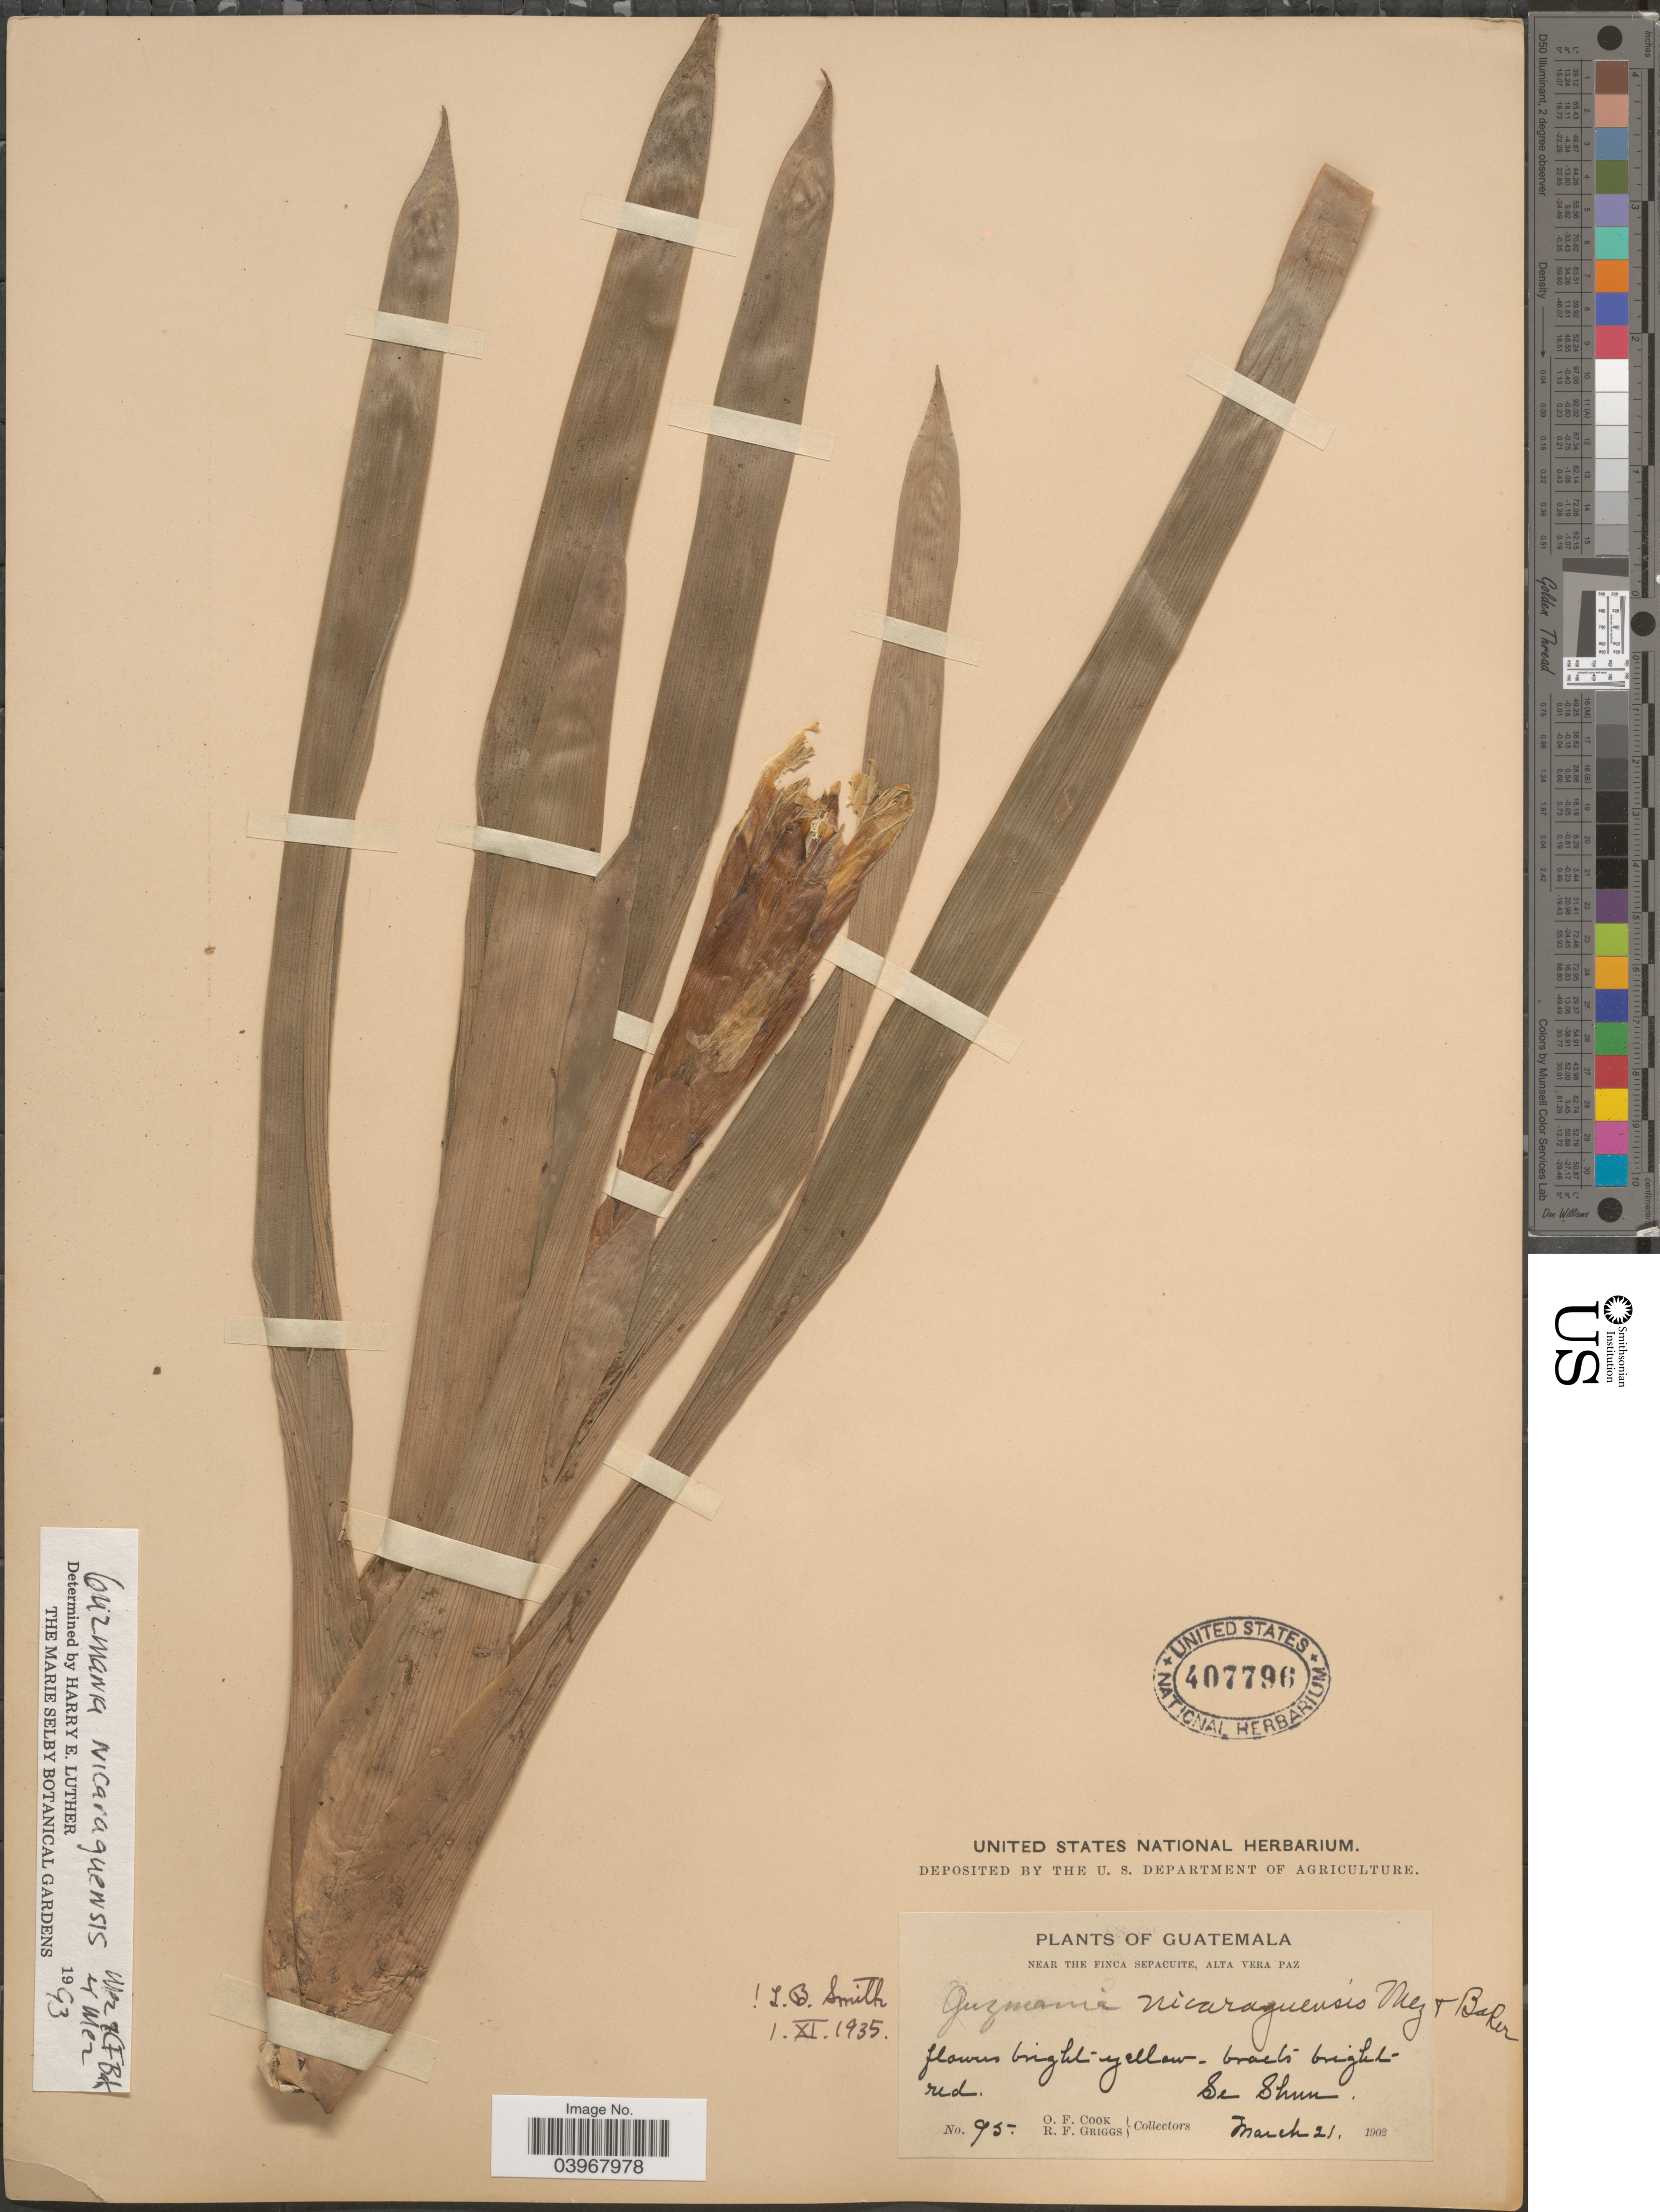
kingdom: Plantae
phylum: Tracheophyta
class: Liliopsida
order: Poales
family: Bromeliaceae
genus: Guzmania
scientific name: Guzmania nicaraguensis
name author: Mez & Mez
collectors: O. F. Cook & R. F. Griggs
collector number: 95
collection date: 1902-03-21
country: Guatemala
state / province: Alta Verapaz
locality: Near the Finca Sepacuite, Alta Vera Paz. Se Shun.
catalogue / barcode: US 407796